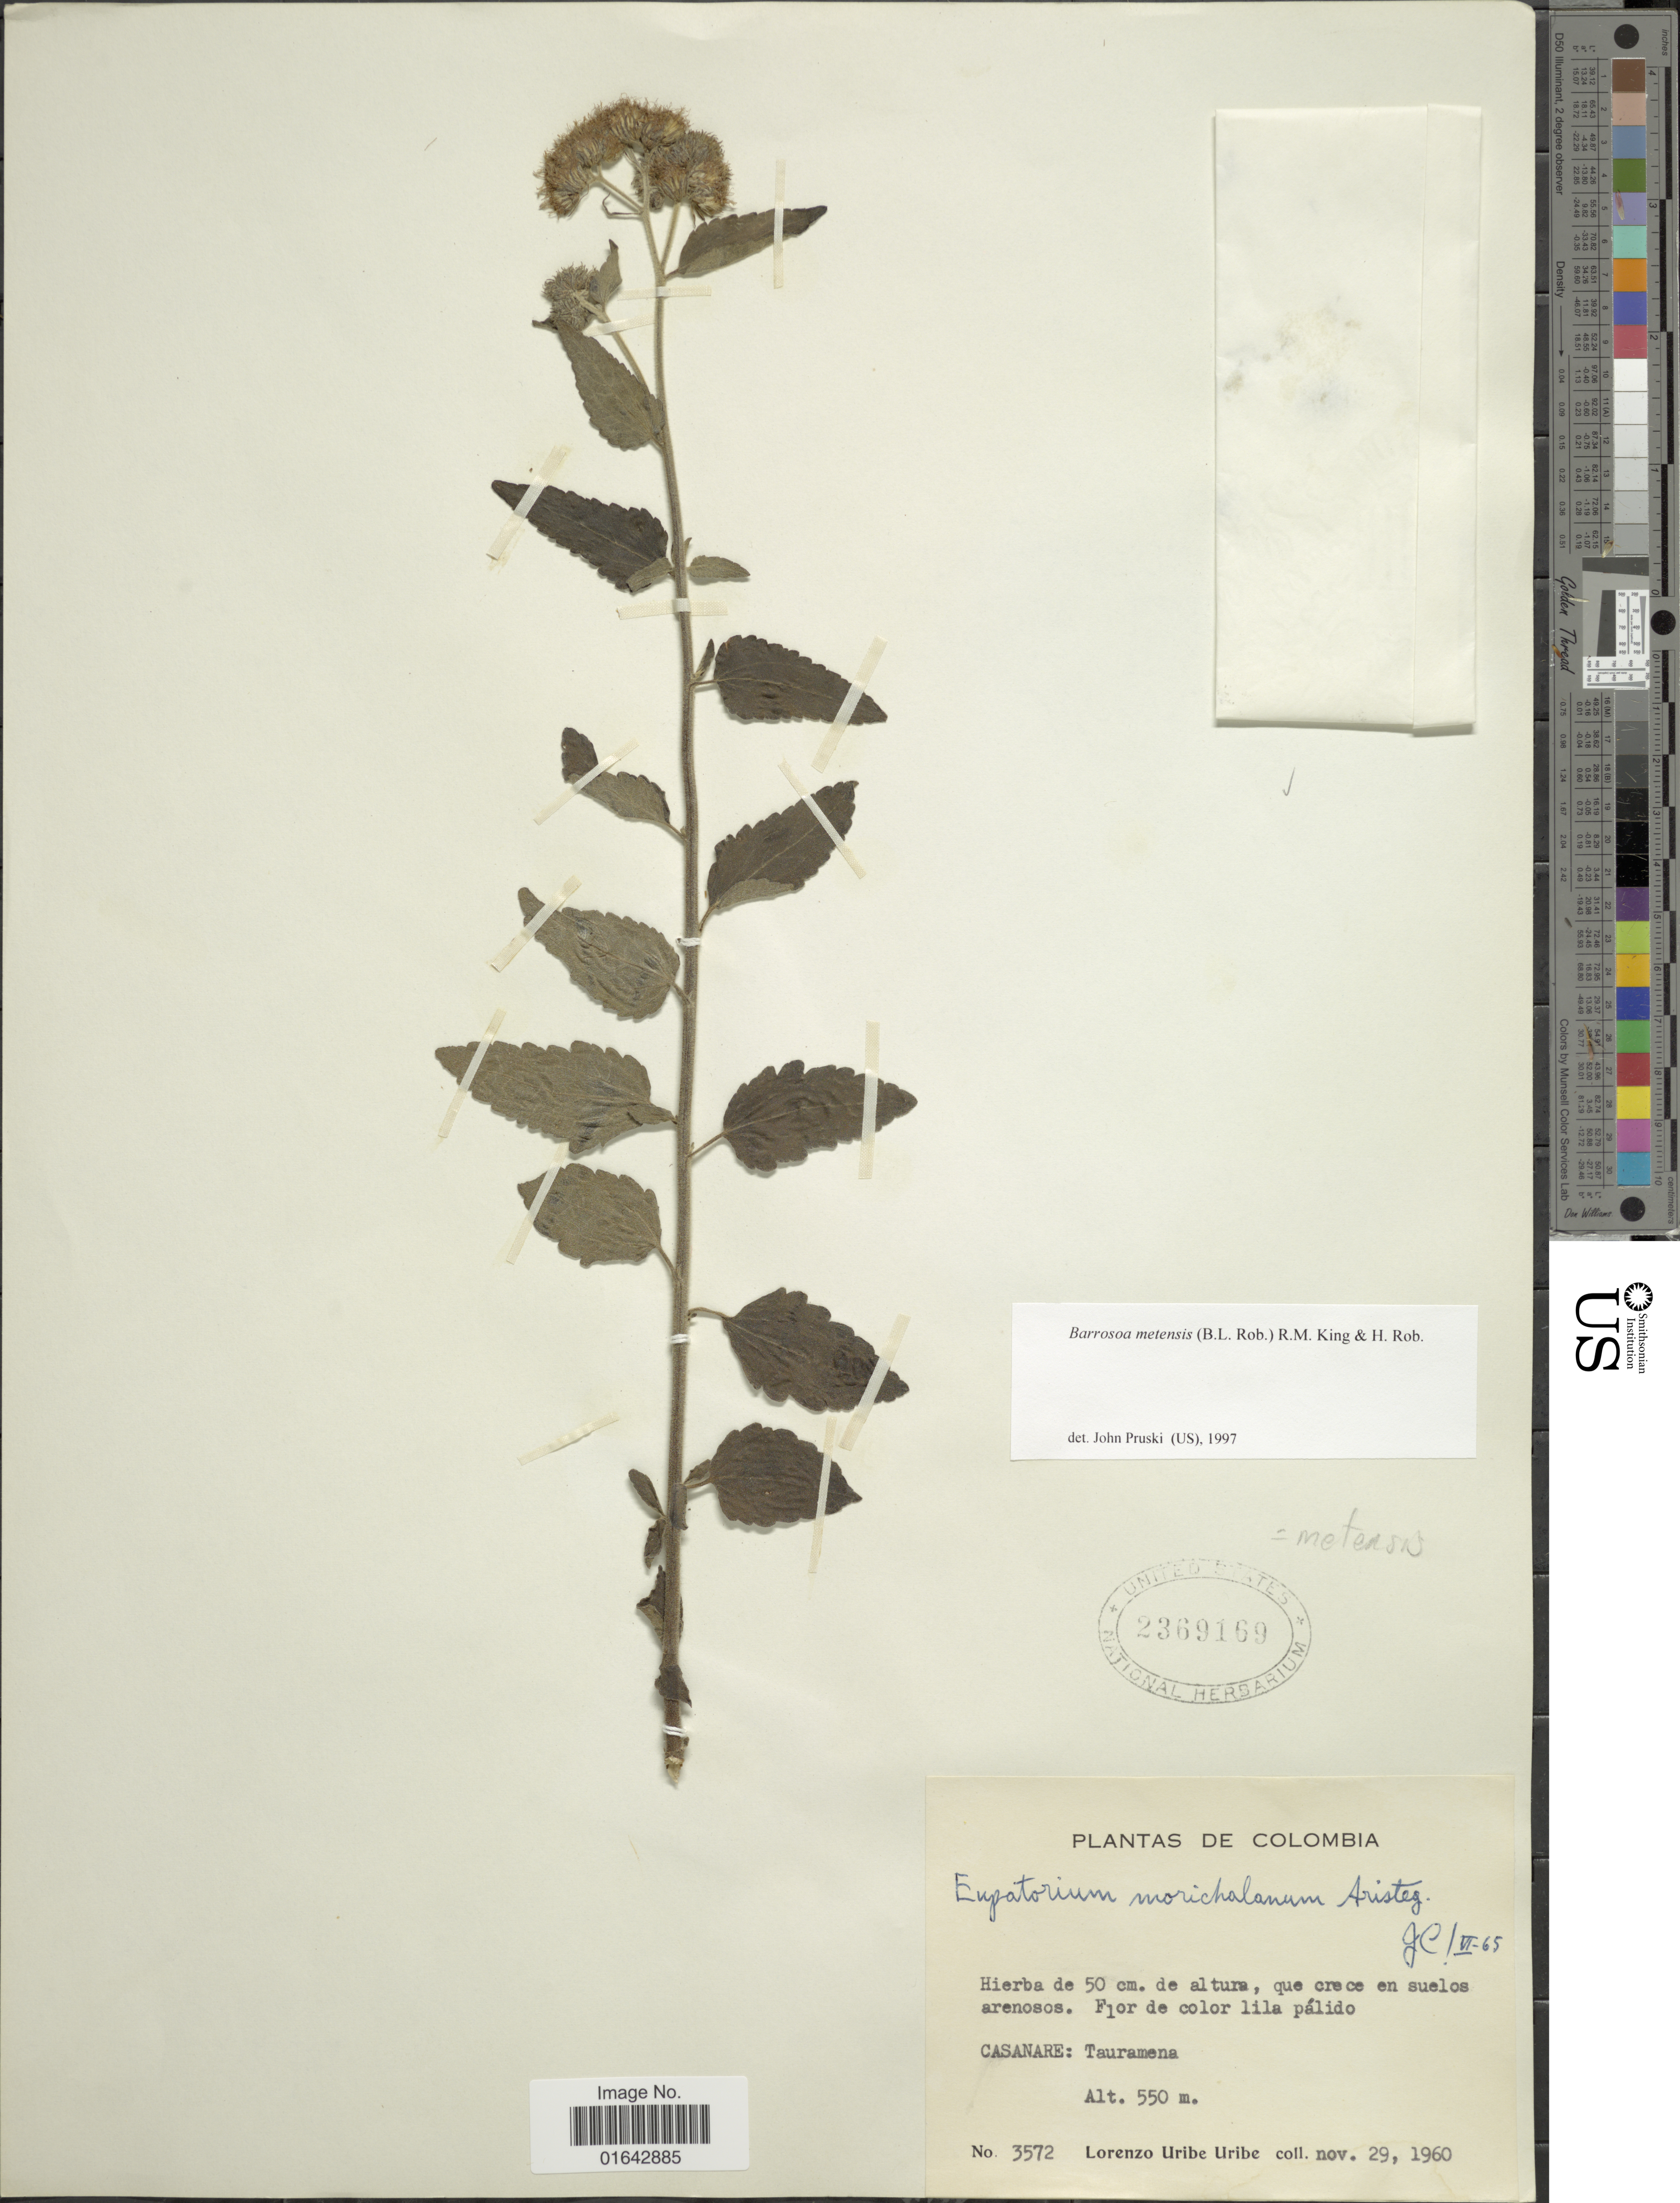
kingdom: Plantae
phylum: Tracheophyta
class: Magnoliopsida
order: Asterales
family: Asteraceae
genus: Barrosoa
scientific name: Barrosoa metensis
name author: (B.L. Rob.) R.M. King & H. Rob.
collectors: L. Uribe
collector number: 3572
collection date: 1960-11-29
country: Colombia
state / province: Casanare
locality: Casanare: Tauramena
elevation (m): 550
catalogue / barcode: US 2369169